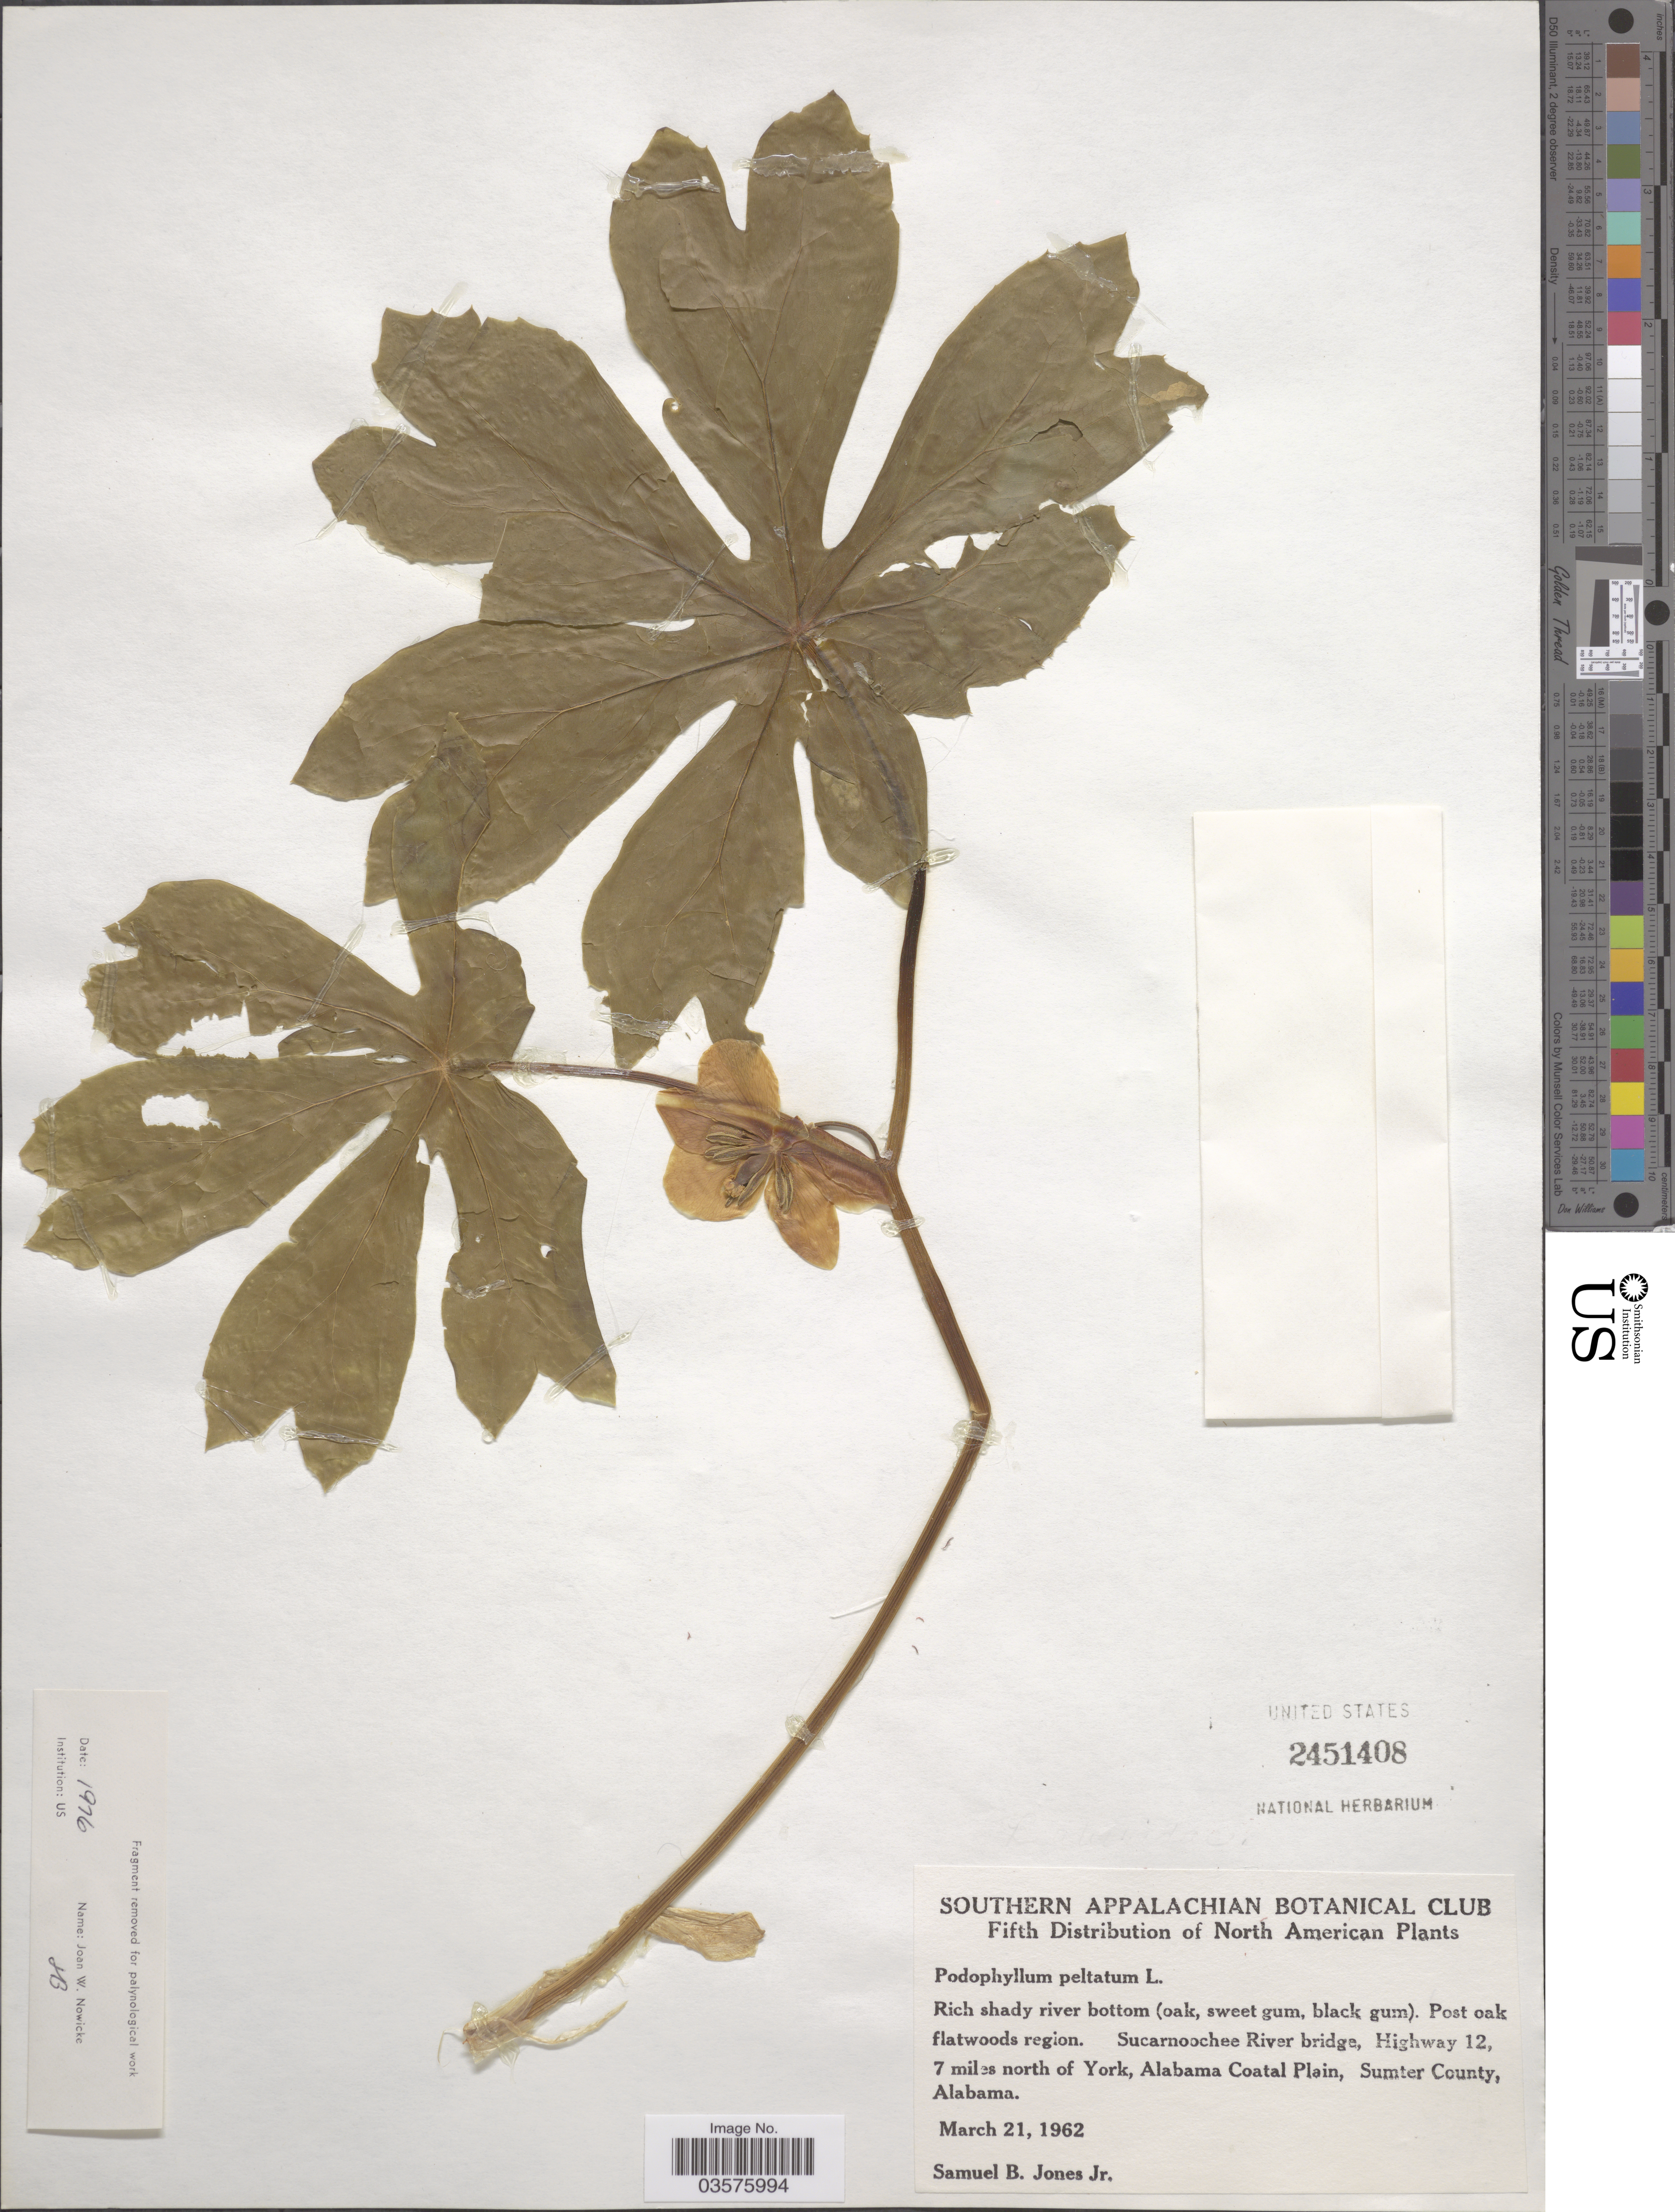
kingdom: Plantae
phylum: Tracheophyta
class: Magnoliopsida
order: Ranunculales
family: Berberidaceae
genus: Podophyllum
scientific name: Podophyllum peltatum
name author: L.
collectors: S. B. Jones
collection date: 1962-03-21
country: United States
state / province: Alabama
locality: Sucarnoochee River bridge, Highway 12, 7 miles north of York, Alabama Coatal Plain, Sumter County.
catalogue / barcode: US 2451408